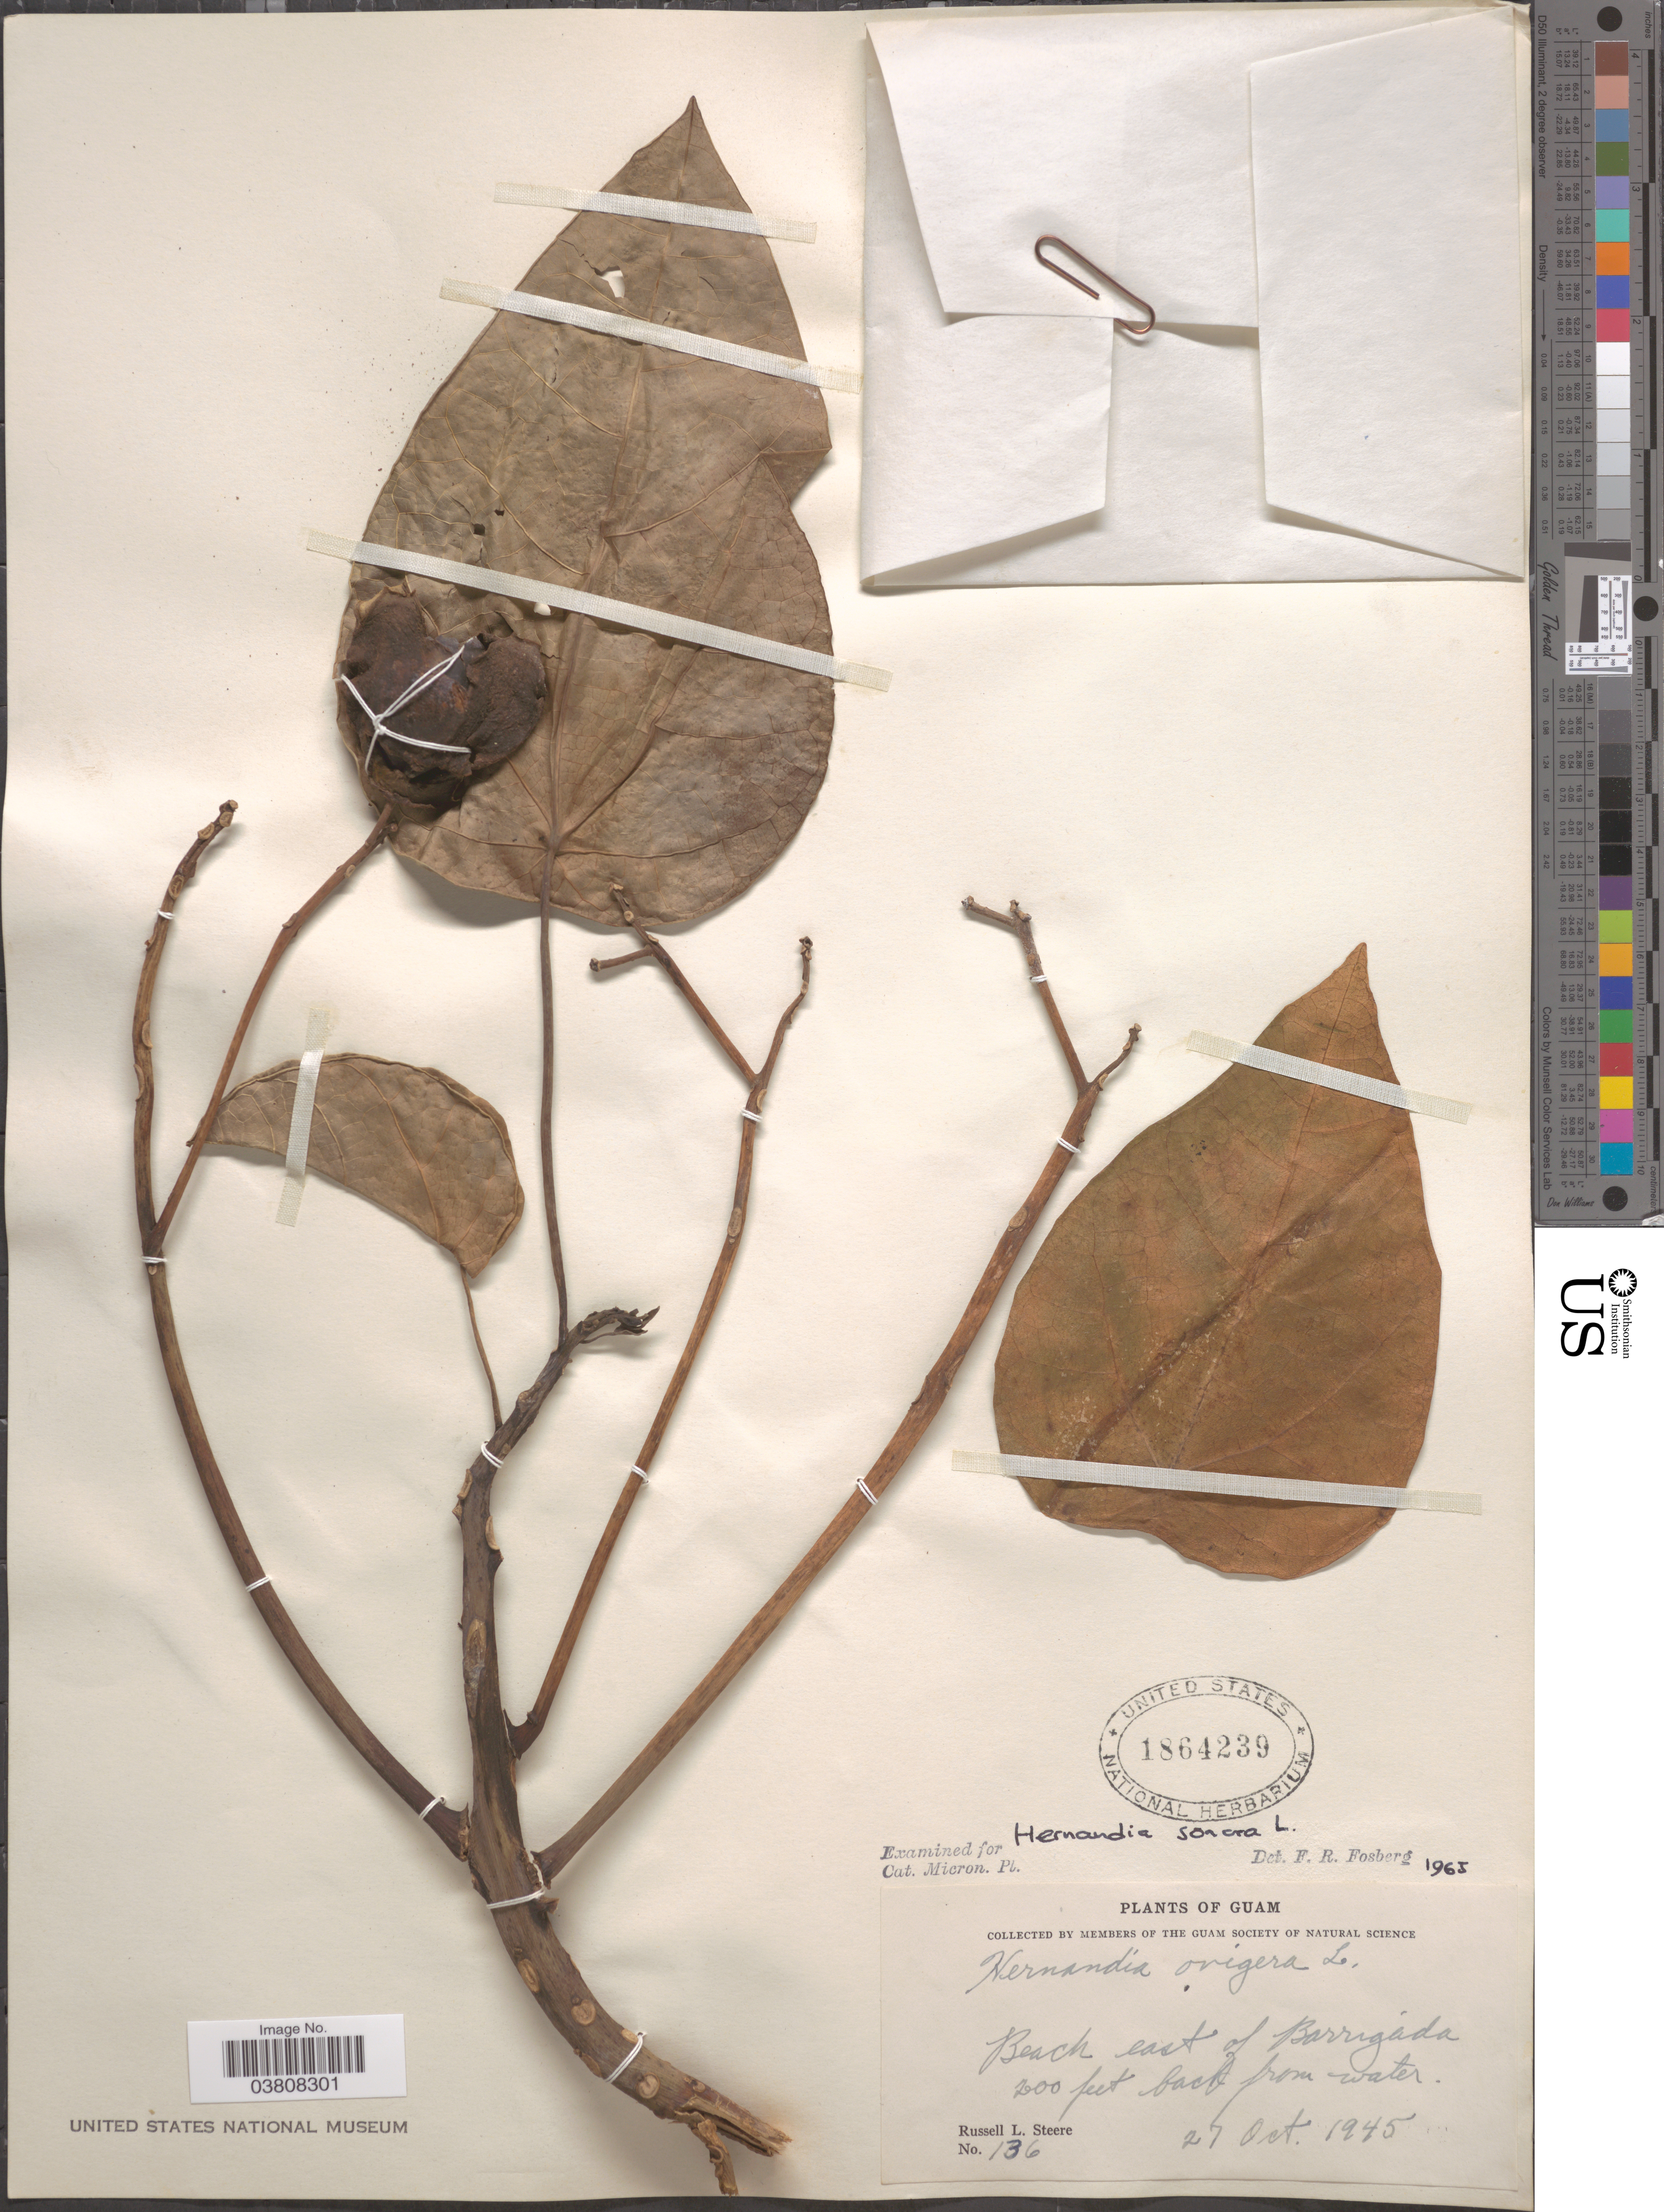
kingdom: Plantae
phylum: Tracheophyta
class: Magnoliopsida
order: Laurales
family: Hernandiaceae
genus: Hernandia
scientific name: Hernandia nymphaeifolia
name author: (C. Presl) Kubitzki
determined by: Strong, Mark T., (BOT), Smithsonian Institution - National Museum of Natural History (UNITED STATES)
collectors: R. L. Steere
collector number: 136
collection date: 1945-10-27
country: Guam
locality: Beach east of Barrigada.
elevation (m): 61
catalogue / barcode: US 1864239